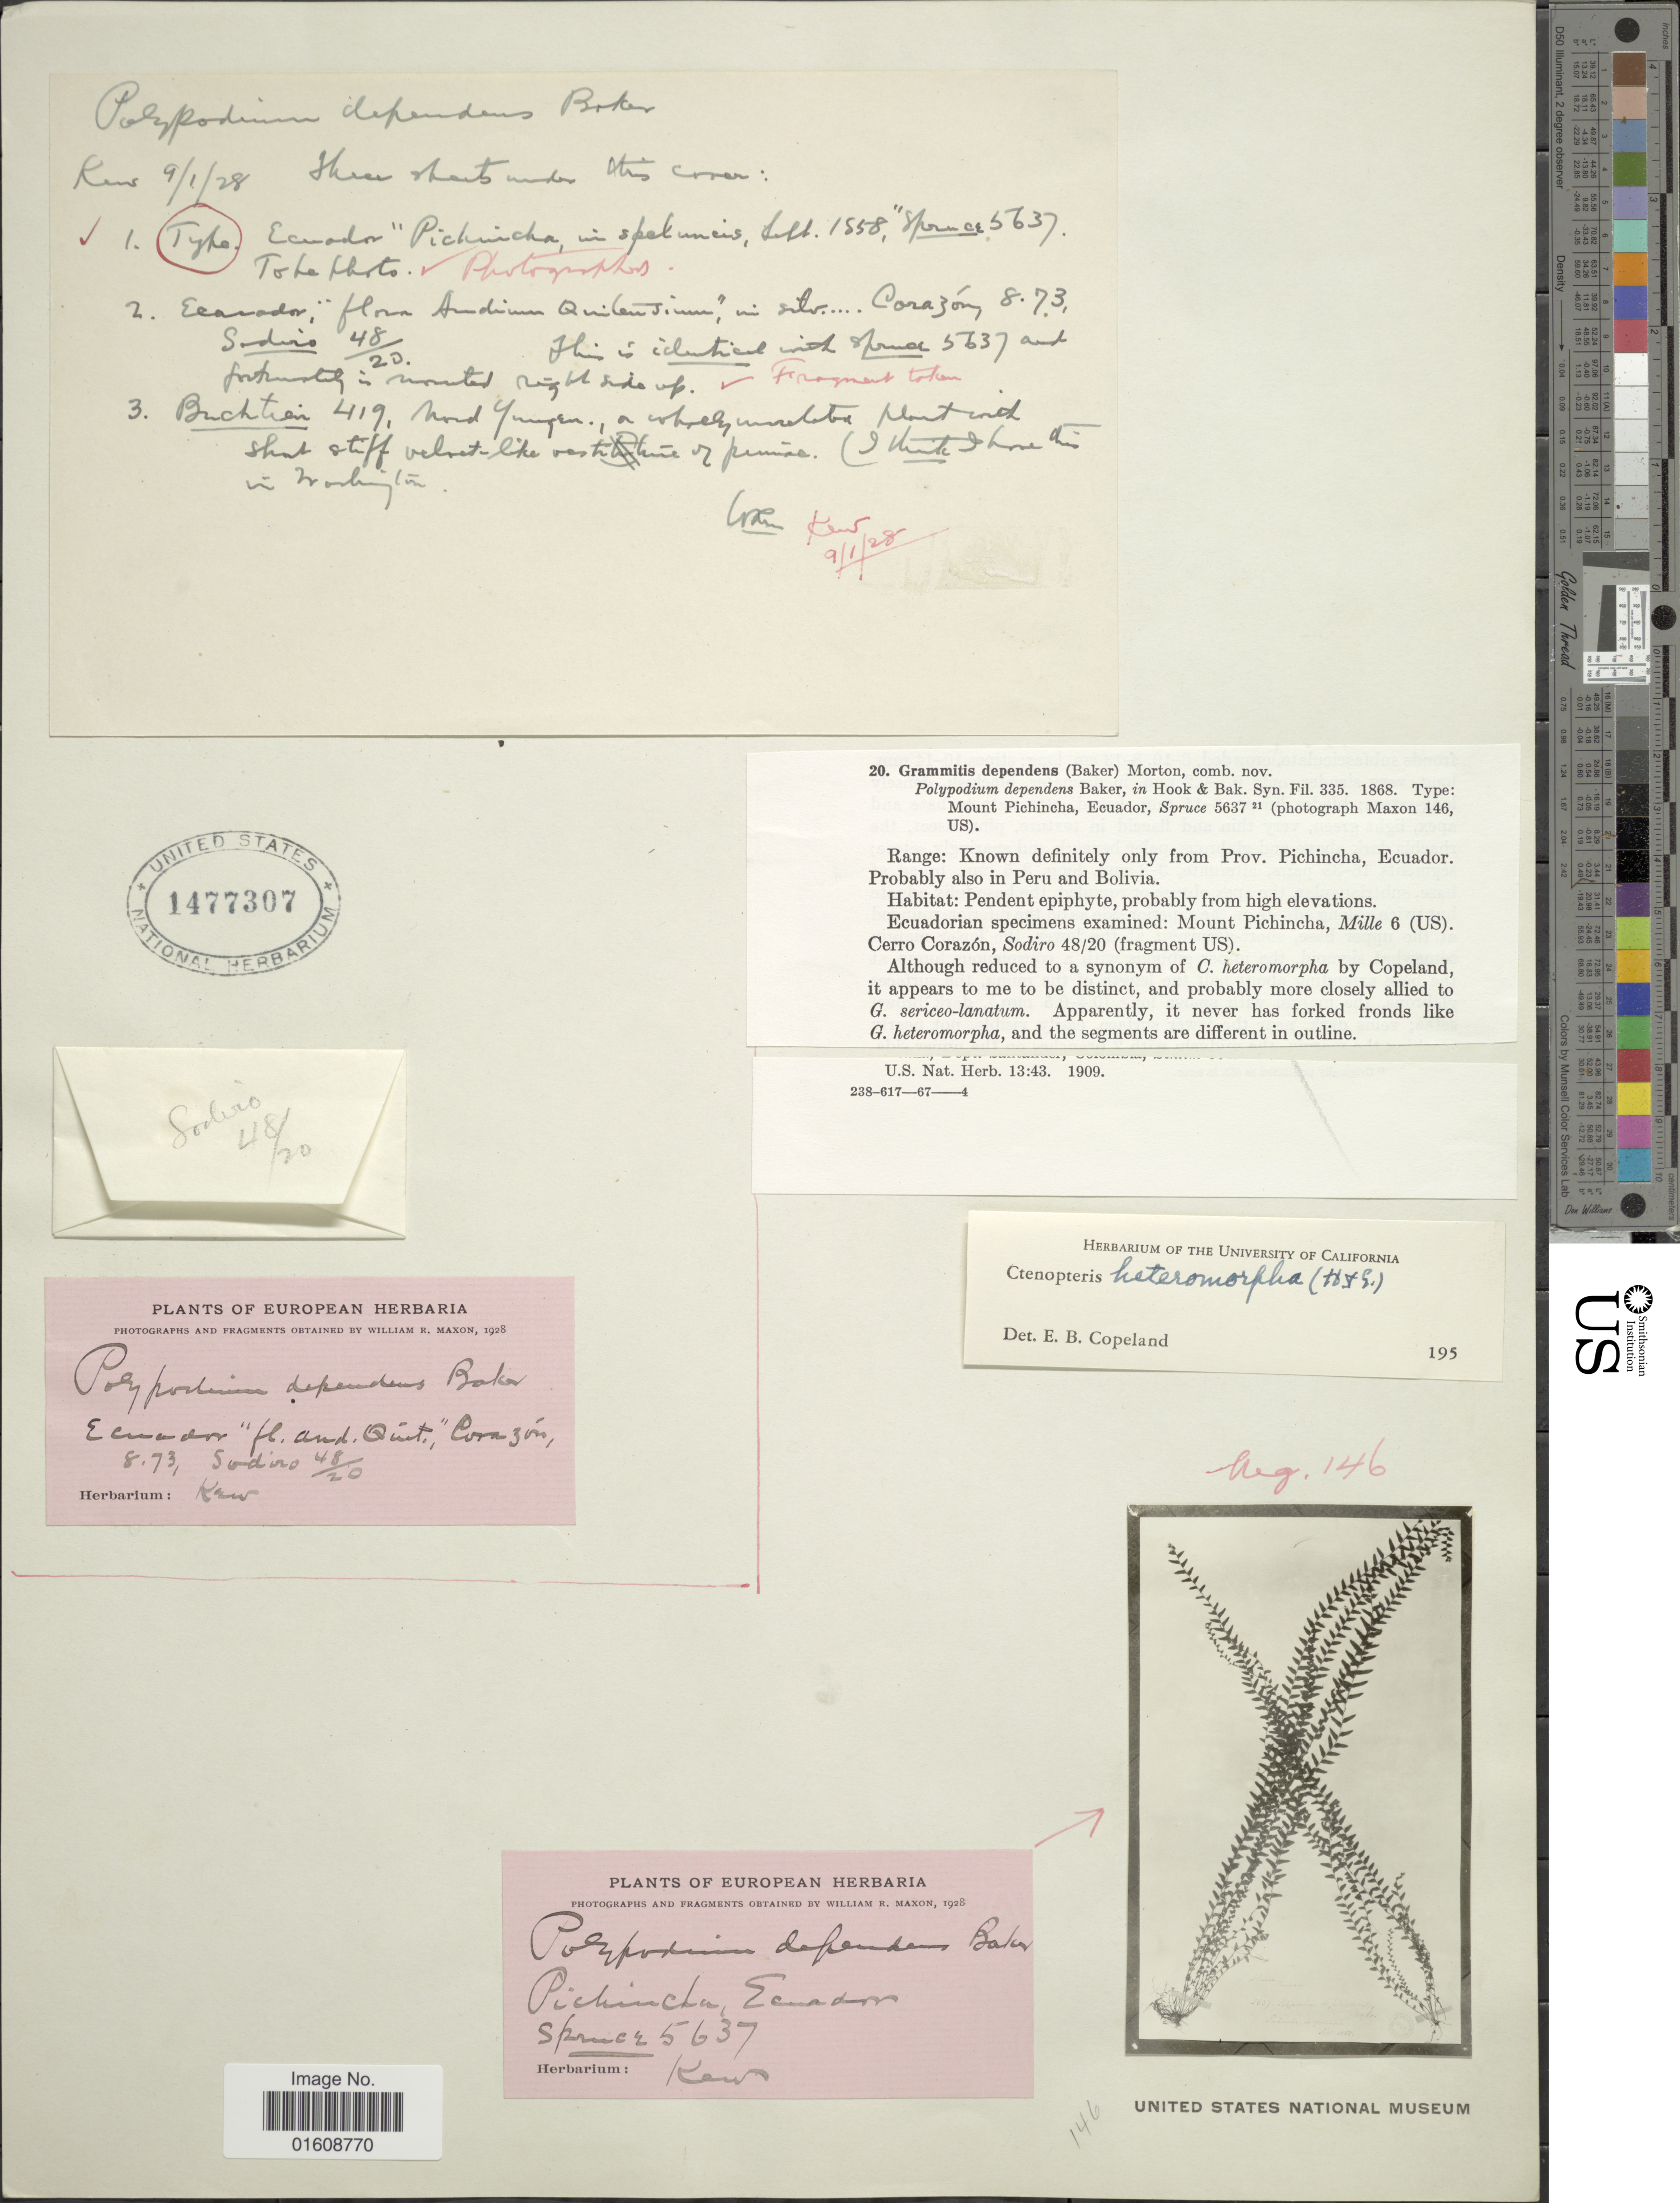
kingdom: Plantae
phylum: Tracheophyta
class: Polypodiopsida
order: Polypodiales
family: Polypodiaceae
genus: Alansmia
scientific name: Alansmia dependens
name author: (Baker) Moguel & M. Kessler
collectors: -. Spruce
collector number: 5637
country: Ecuador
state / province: Pichincha